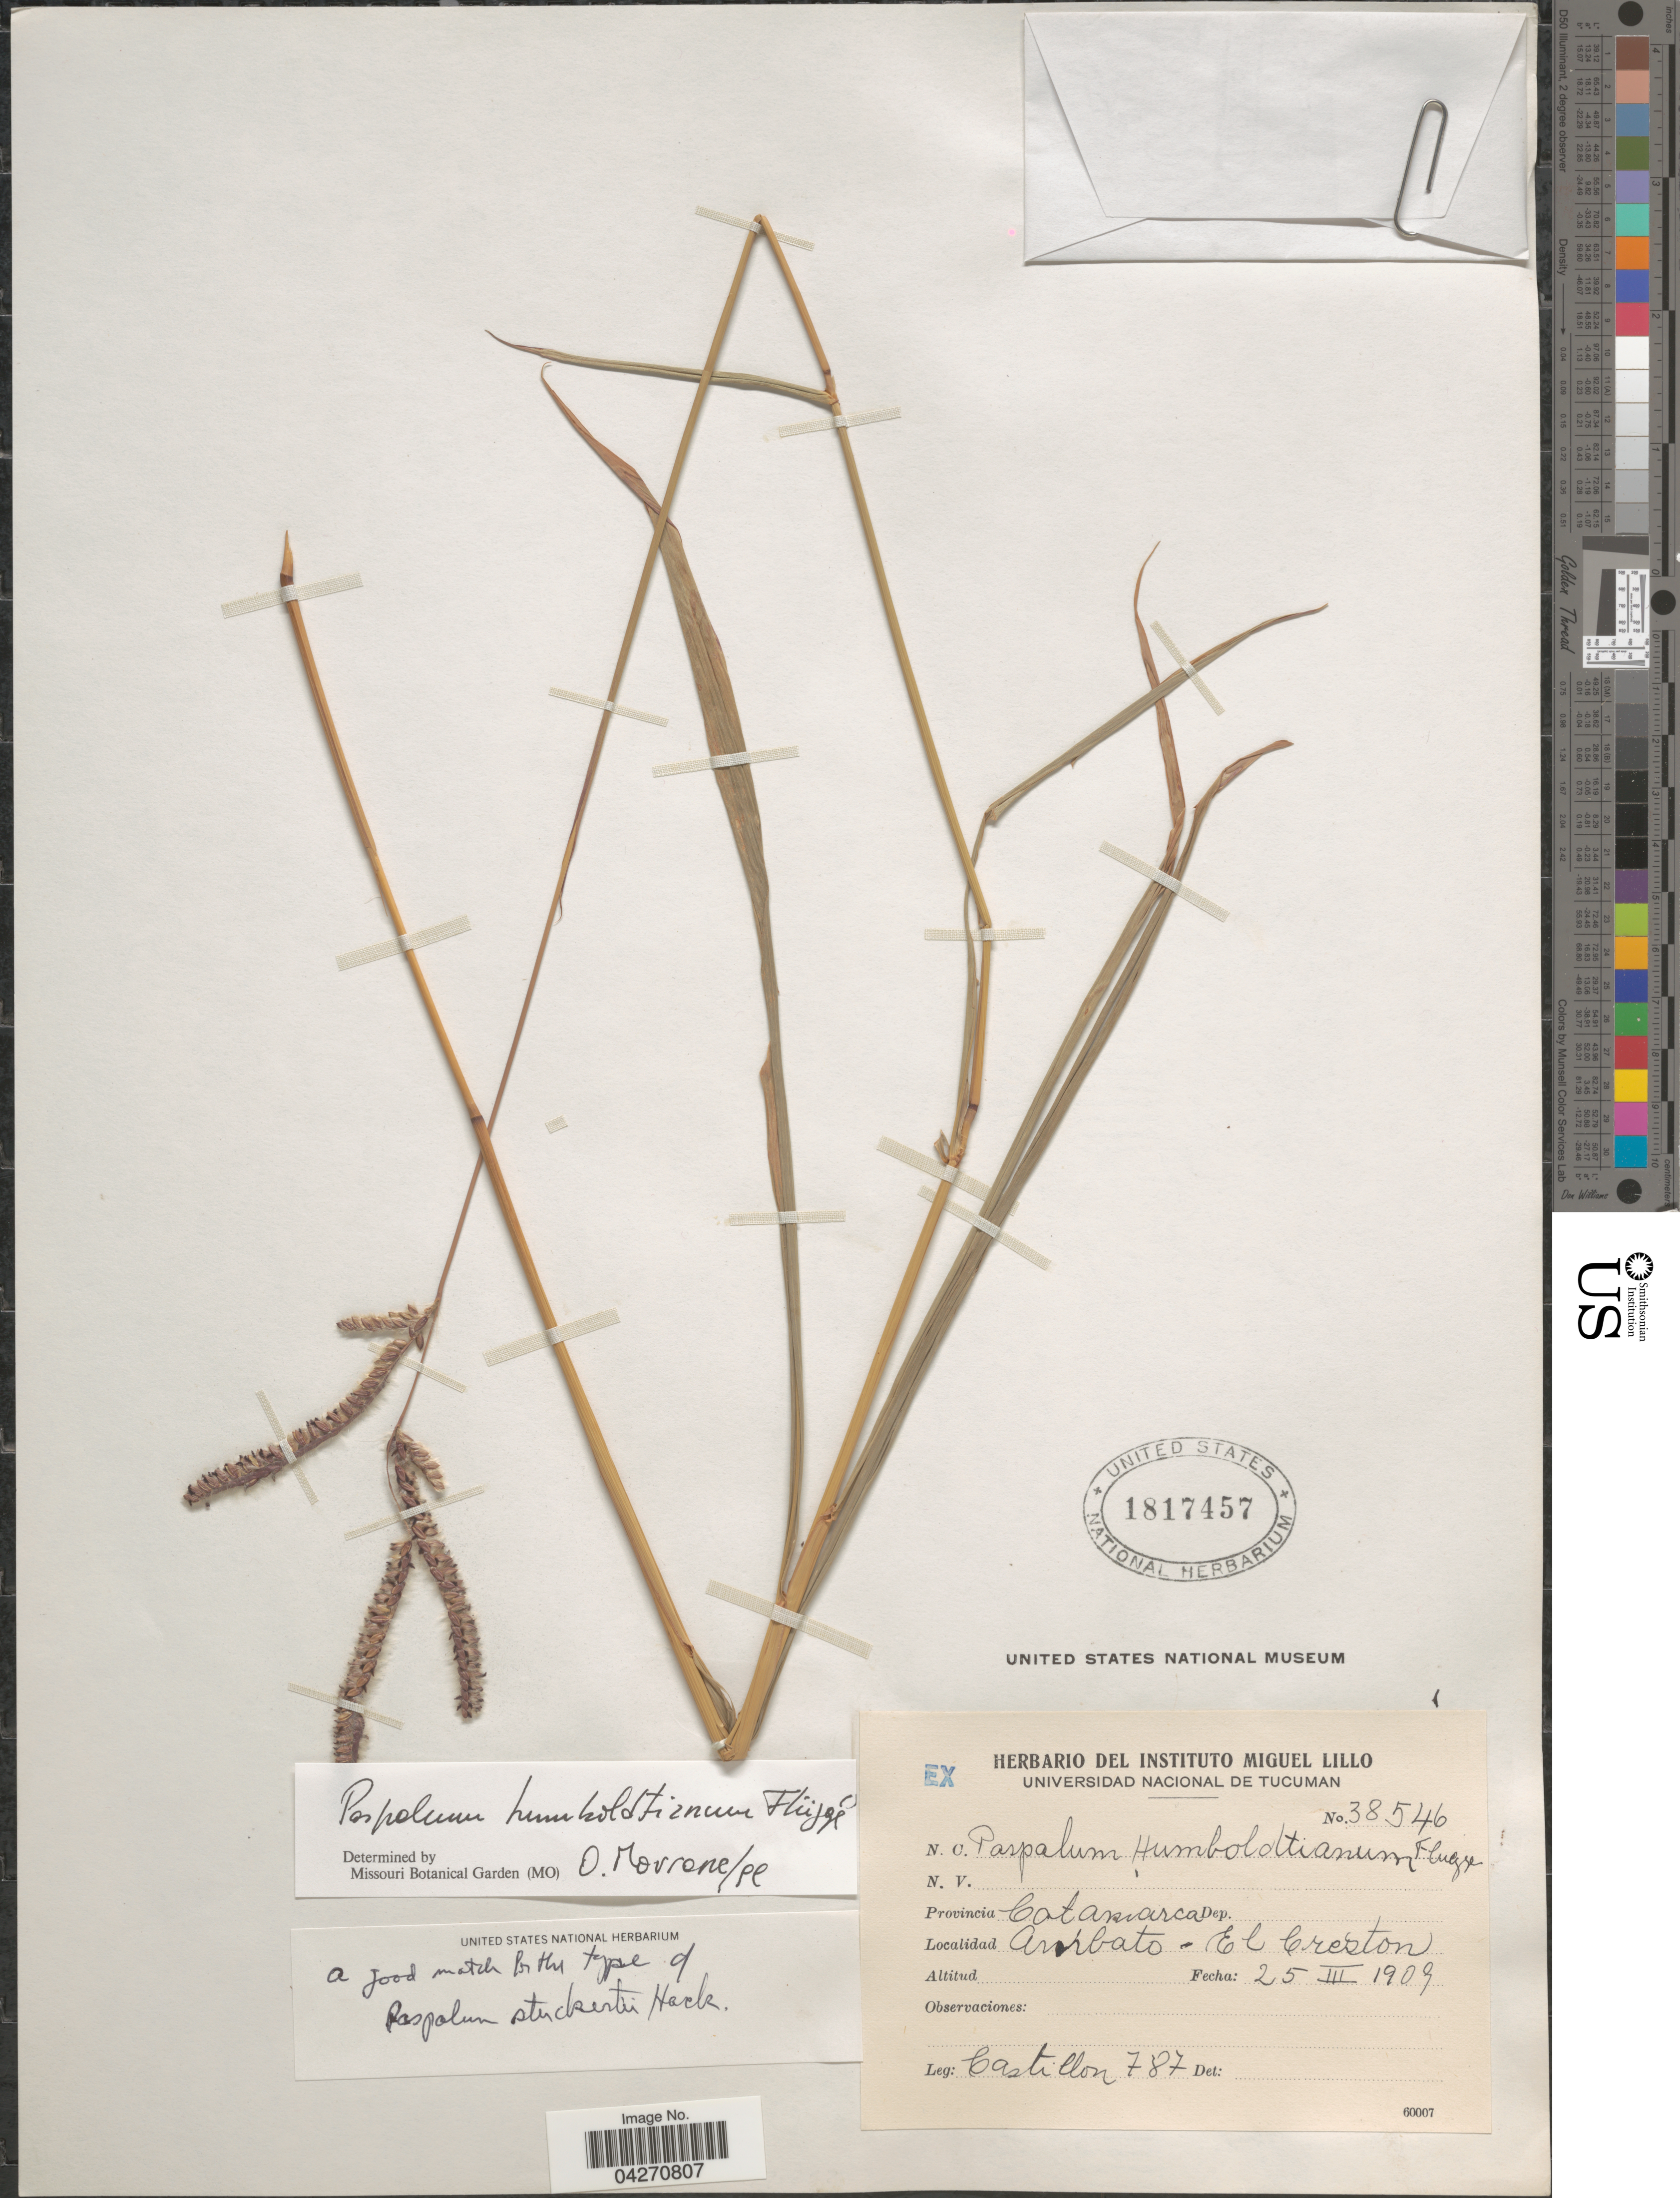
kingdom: Plantae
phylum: Tracheophyta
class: Liliopsida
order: Poales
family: Poaceae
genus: Paspalum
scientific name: Paspalum humboldtianum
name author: Flüggé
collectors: Castillon, --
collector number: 787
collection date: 1909-03-25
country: Argentina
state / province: Catamarca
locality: Ambato - El Creston.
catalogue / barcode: US 1817457